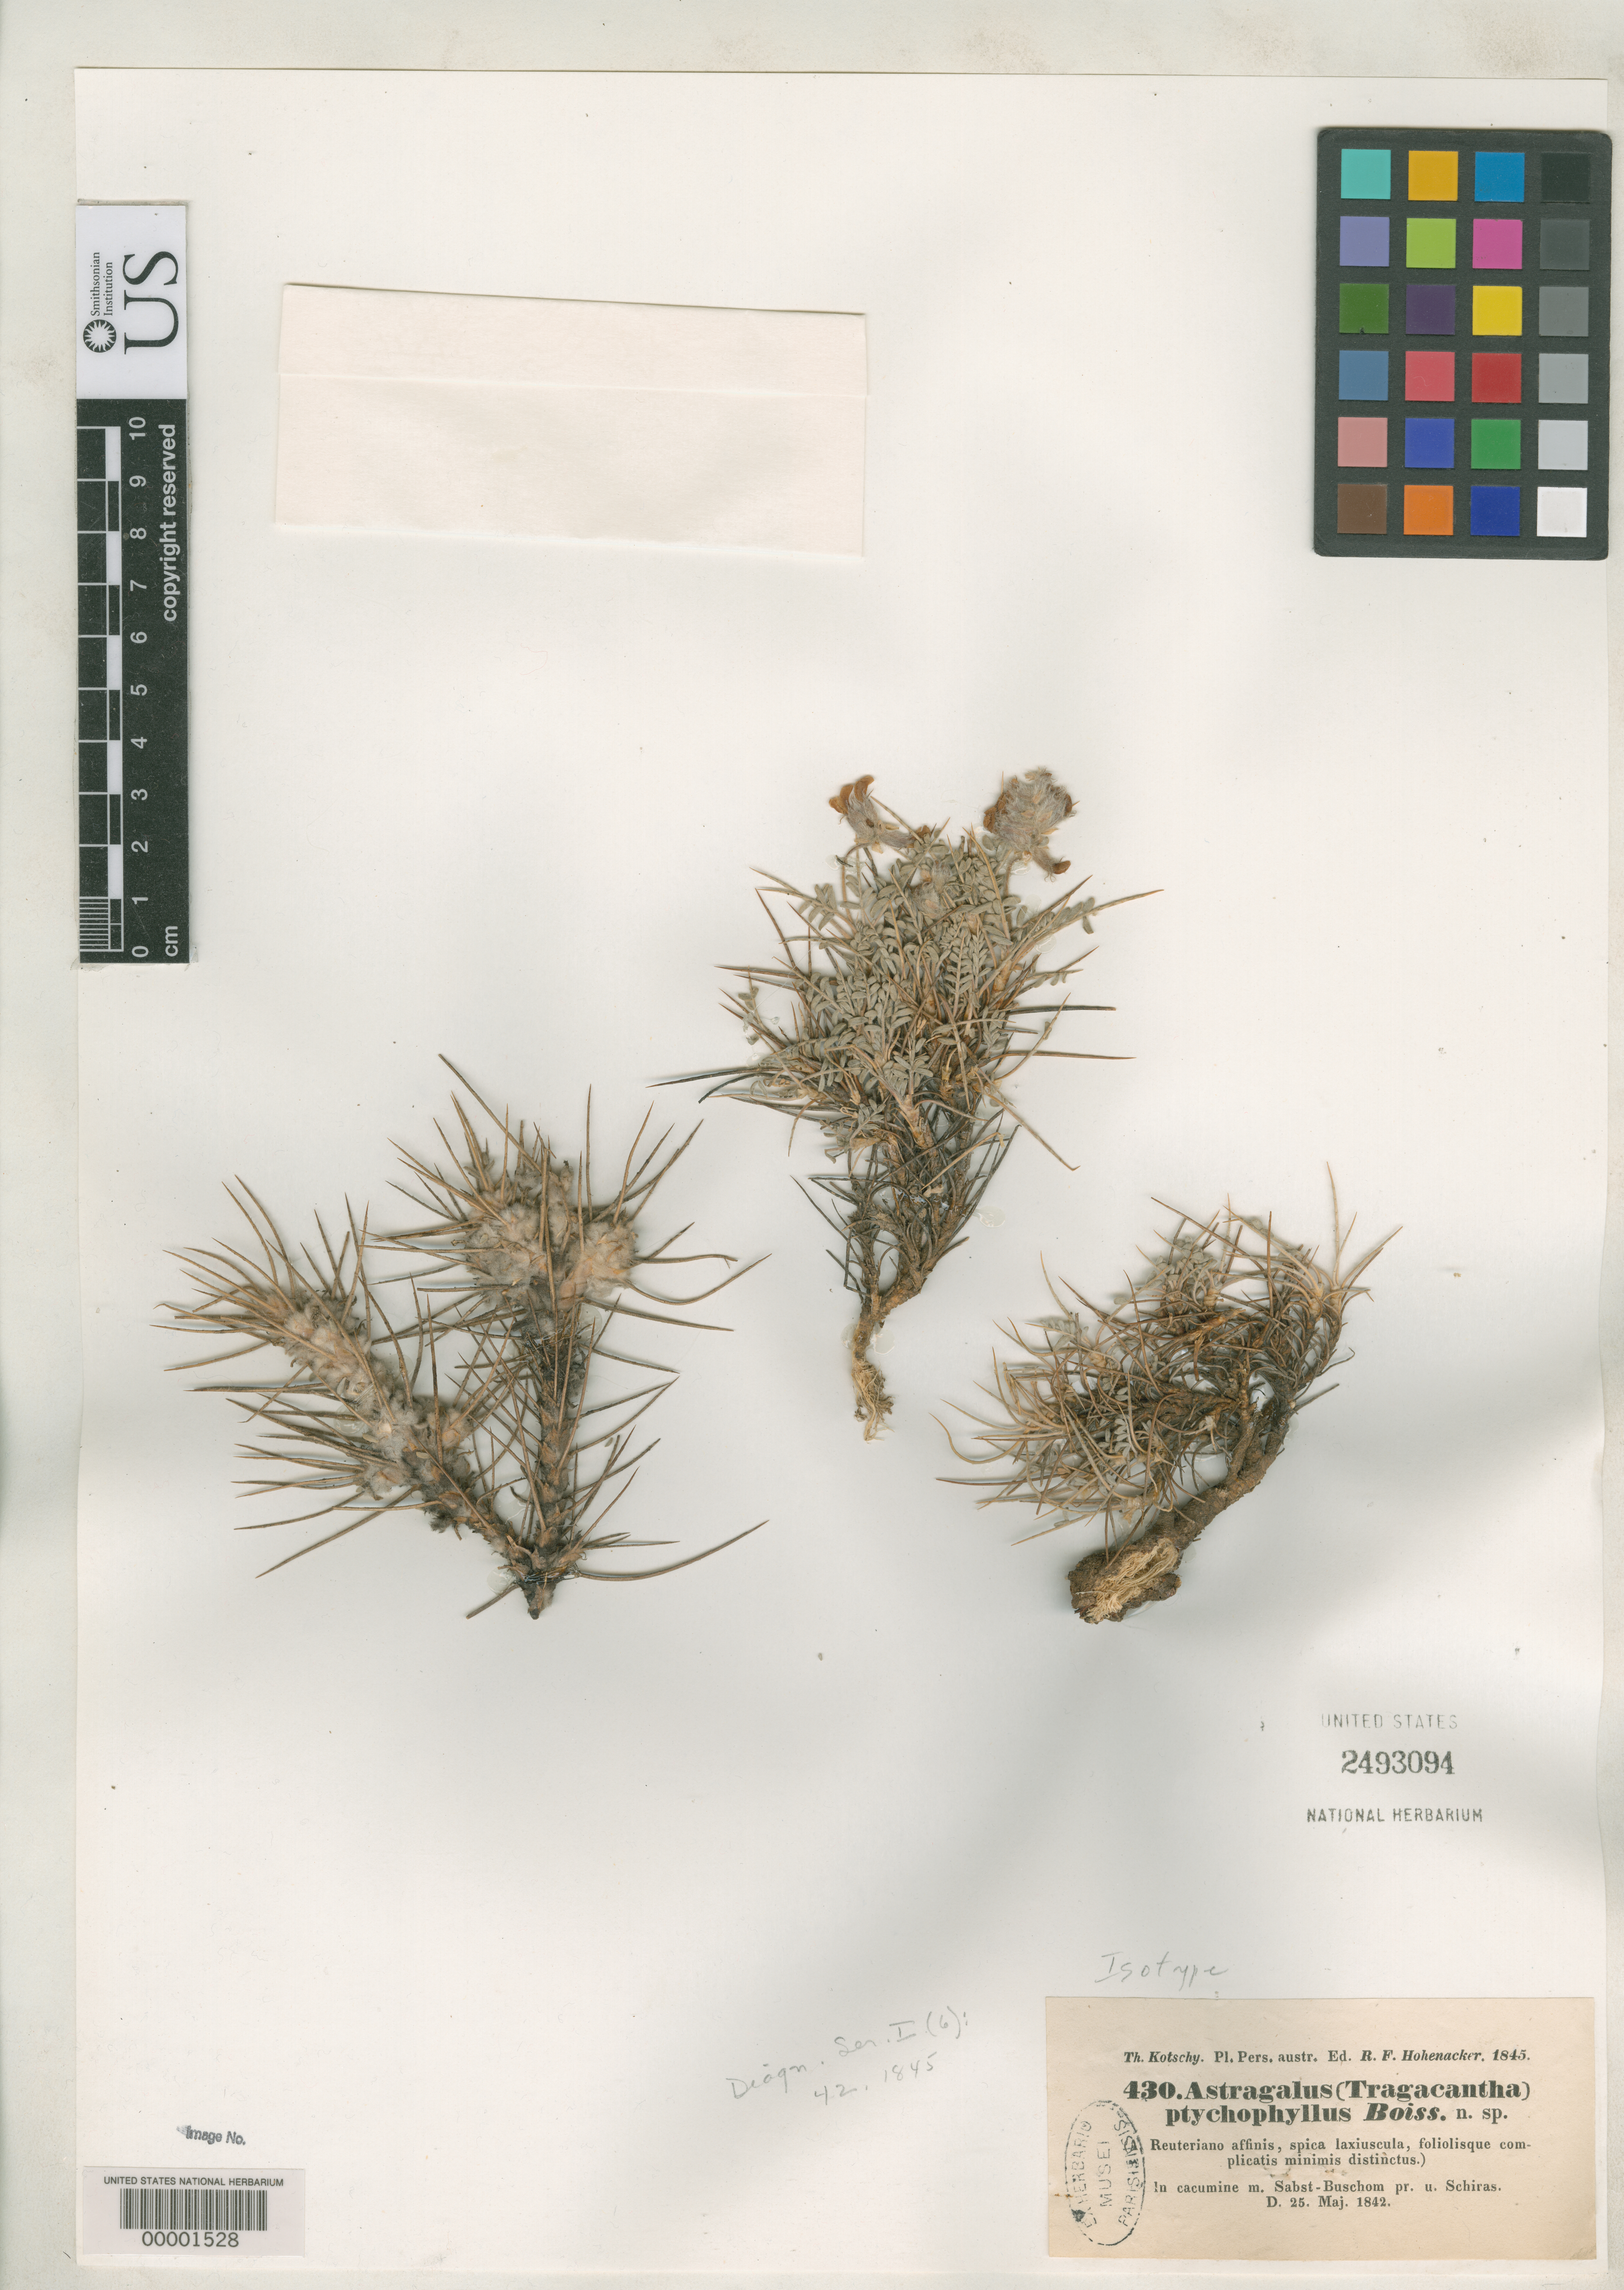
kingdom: Plantae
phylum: Tracheophyta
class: Magnoliopsida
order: Fabales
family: Fabaceae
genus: Astragalus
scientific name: Astragalus ptychophyllus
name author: Boiss.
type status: Isotype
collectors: K. G. Kotschy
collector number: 430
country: Iran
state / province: Fars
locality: Shiraz; (country as "Persia").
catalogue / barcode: US 2493094